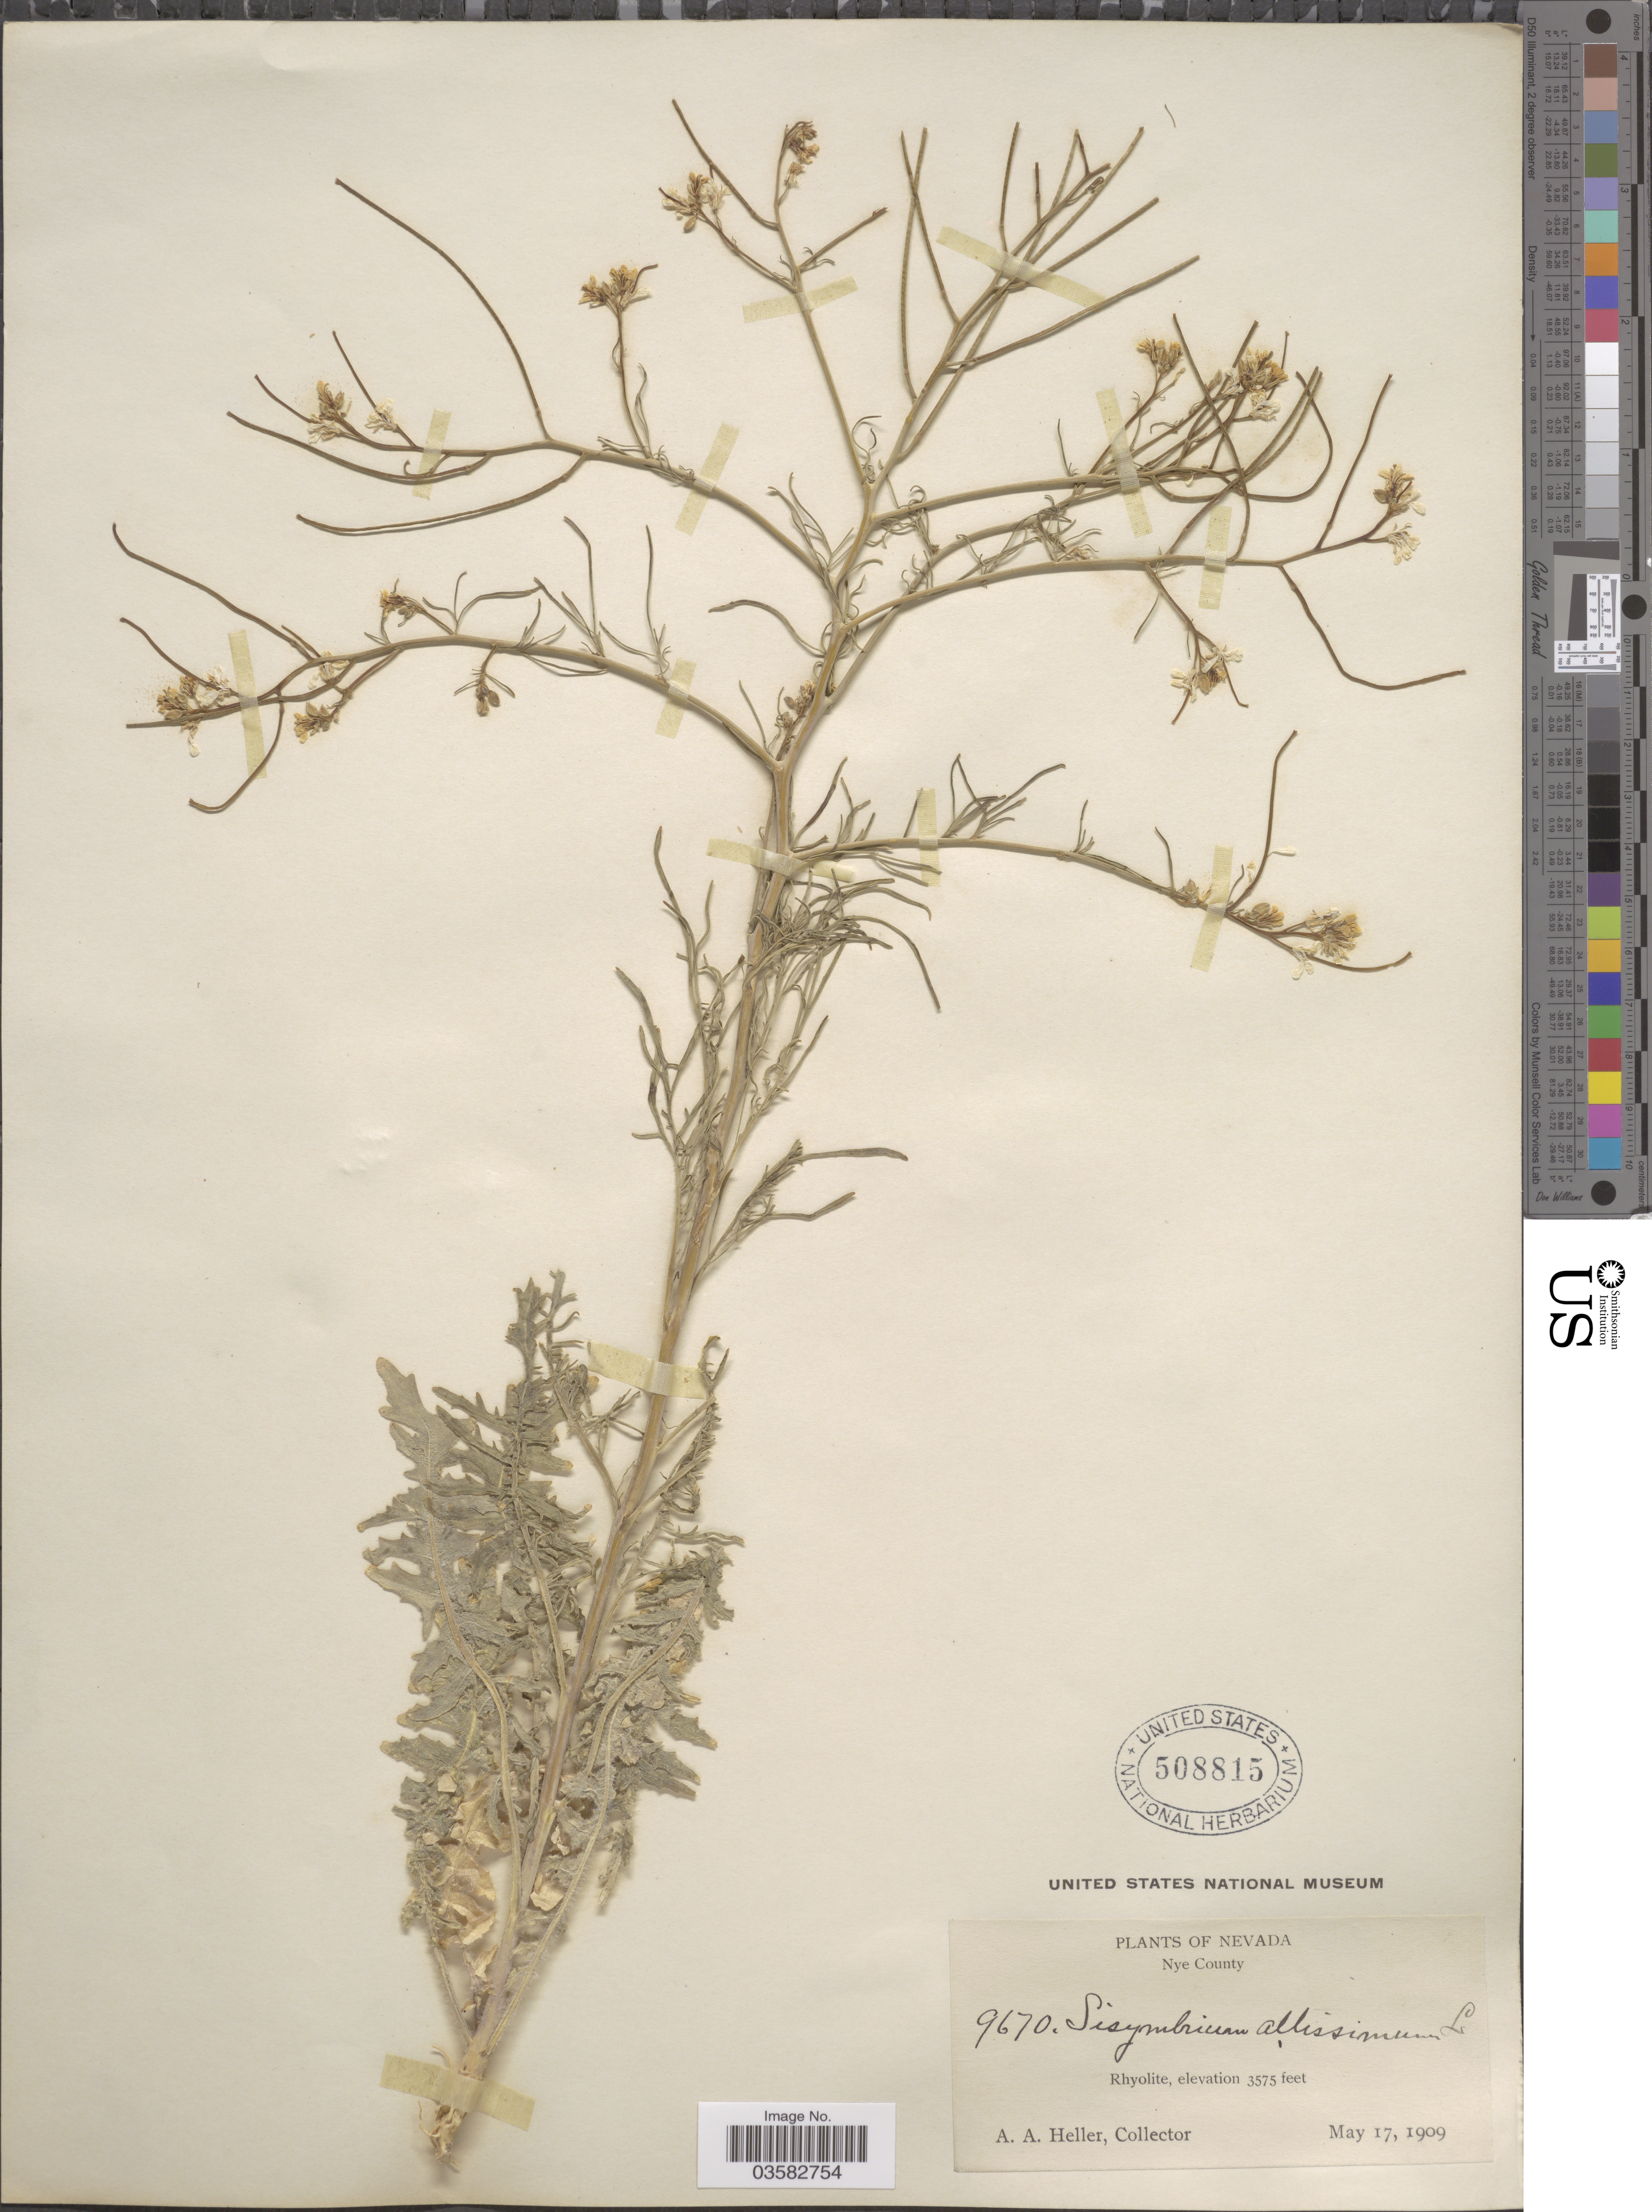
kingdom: Plantae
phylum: Tracheophyta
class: Magnoliopsida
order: Brassicales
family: Brassicaceae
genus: Sisymbrium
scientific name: Sisymbrium altissimum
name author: L.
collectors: A. A. Heller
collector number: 9670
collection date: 1909-05-17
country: United States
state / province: Nevada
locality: Nye County. Rhyolite.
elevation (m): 1090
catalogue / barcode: US 508815